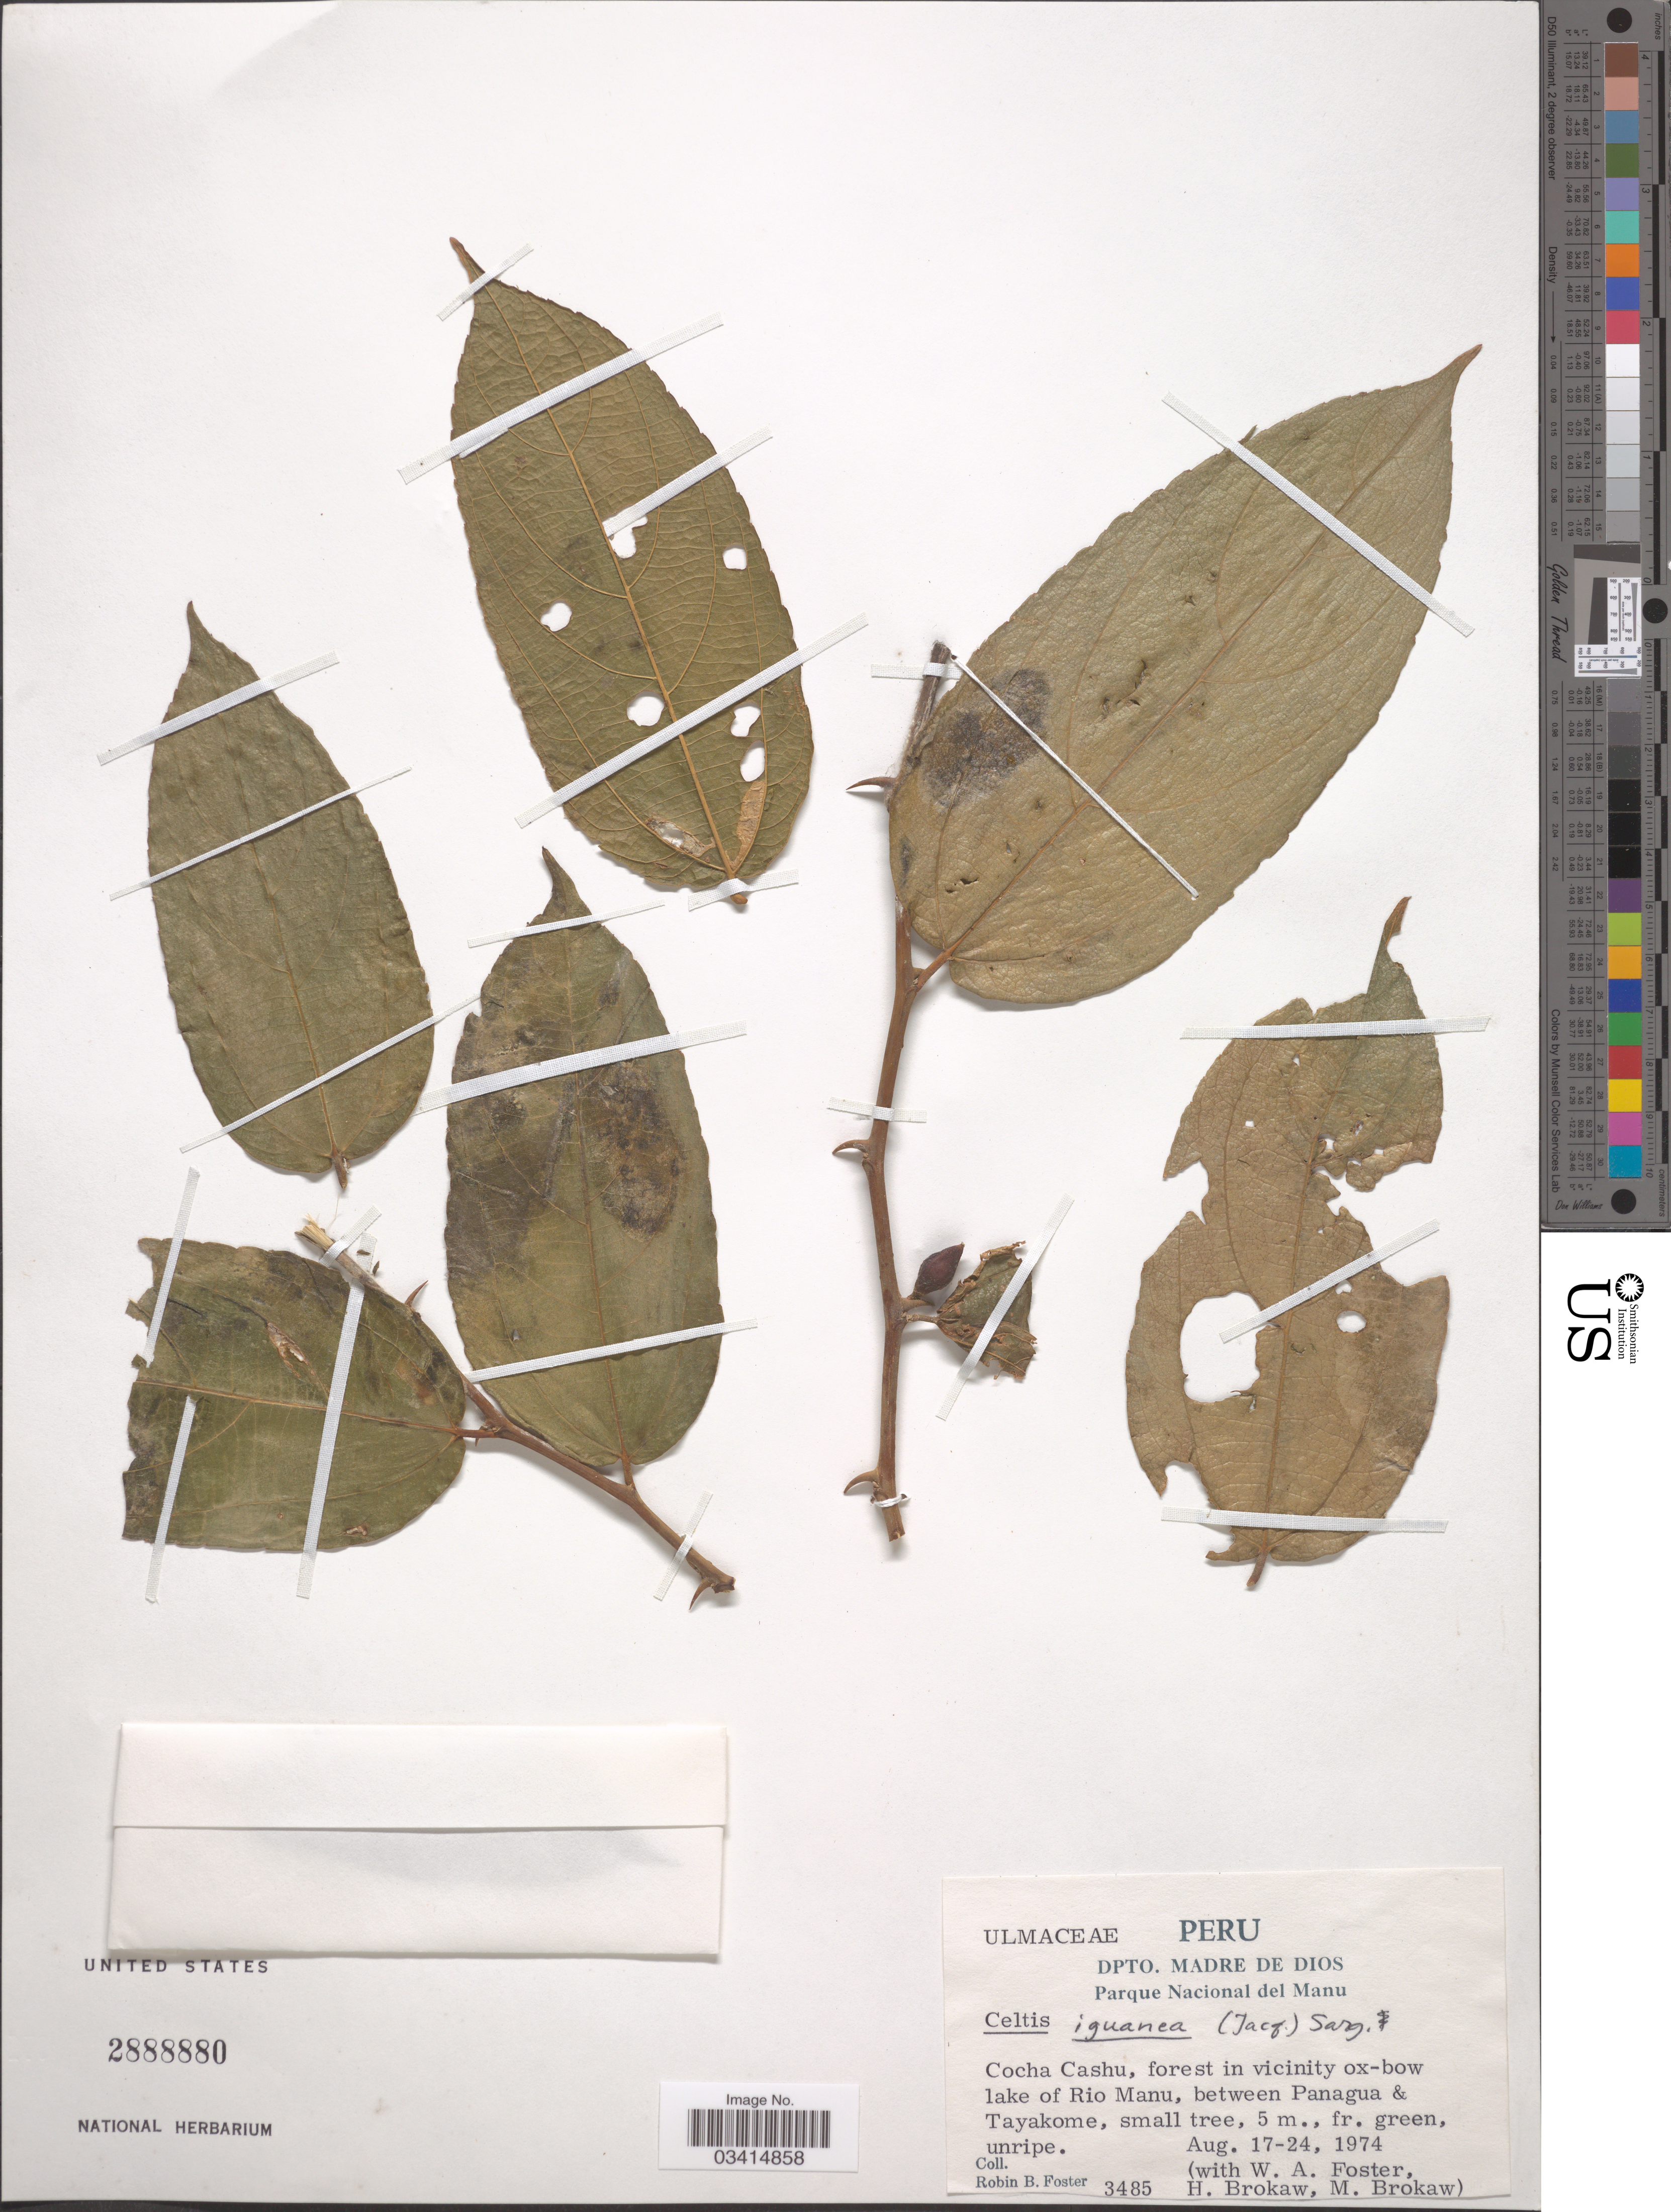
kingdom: Plantae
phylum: Tracheophyta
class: Magnoliopsida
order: Rosales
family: Cannabaceae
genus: Celtis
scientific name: Celtis iguanaea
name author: (Jacq.) Sarg.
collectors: R. B. Foster, W. Foster, H. Brokaw & M. Brokaw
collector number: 3485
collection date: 1974-08-17/1974-08-24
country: Peru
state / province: Madre de Dios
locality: Dpto. Madre de Dios. Parque Nacional del Manu. Cocha Cashu, forest in vicinity ox-bow lake of Rio Manu, between Panagua & Tayakome.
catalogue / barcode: US 2888880